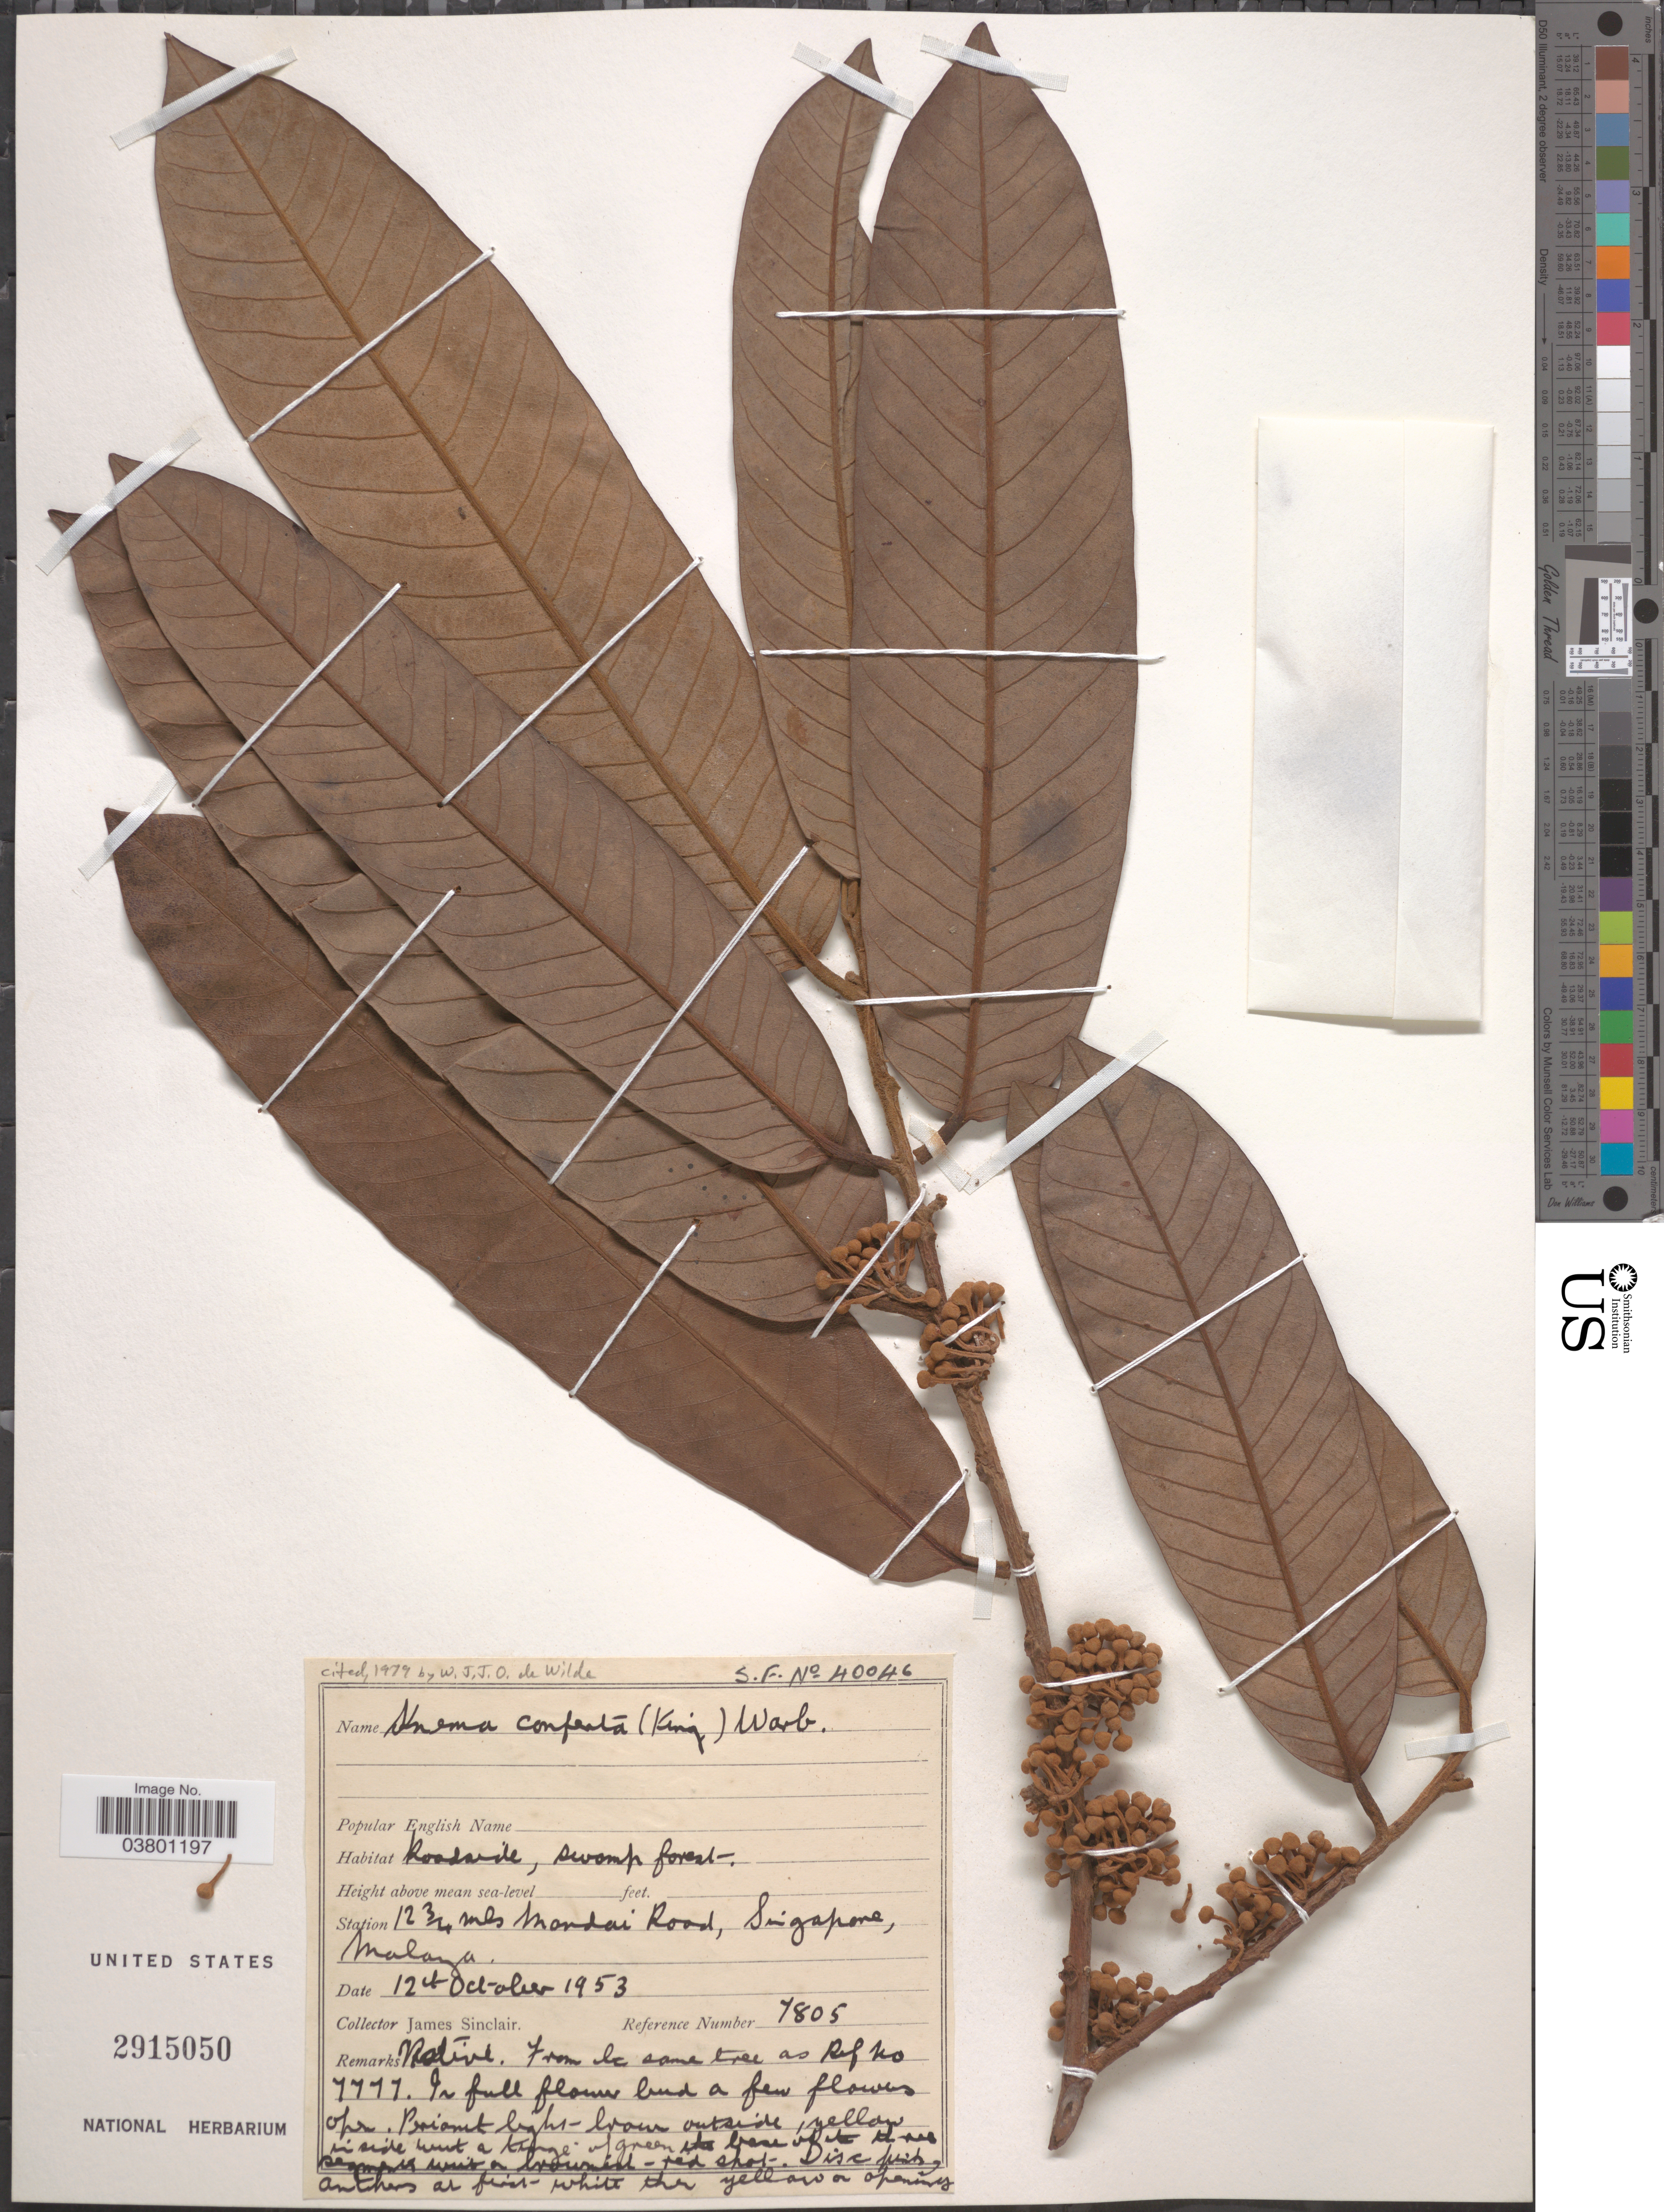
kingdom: Plantae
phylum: Tracheophyta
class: Magnoliopsida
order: Magnoliales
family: Myristicaceae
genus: Knema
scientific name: Knema conferta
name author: (King) Warb.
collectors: J. Sinclair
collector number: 7805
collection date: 1953-10-12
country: Singapore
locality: Station 12 ¾ mls Mandai Road, Malaya.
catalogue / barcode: US 2915050